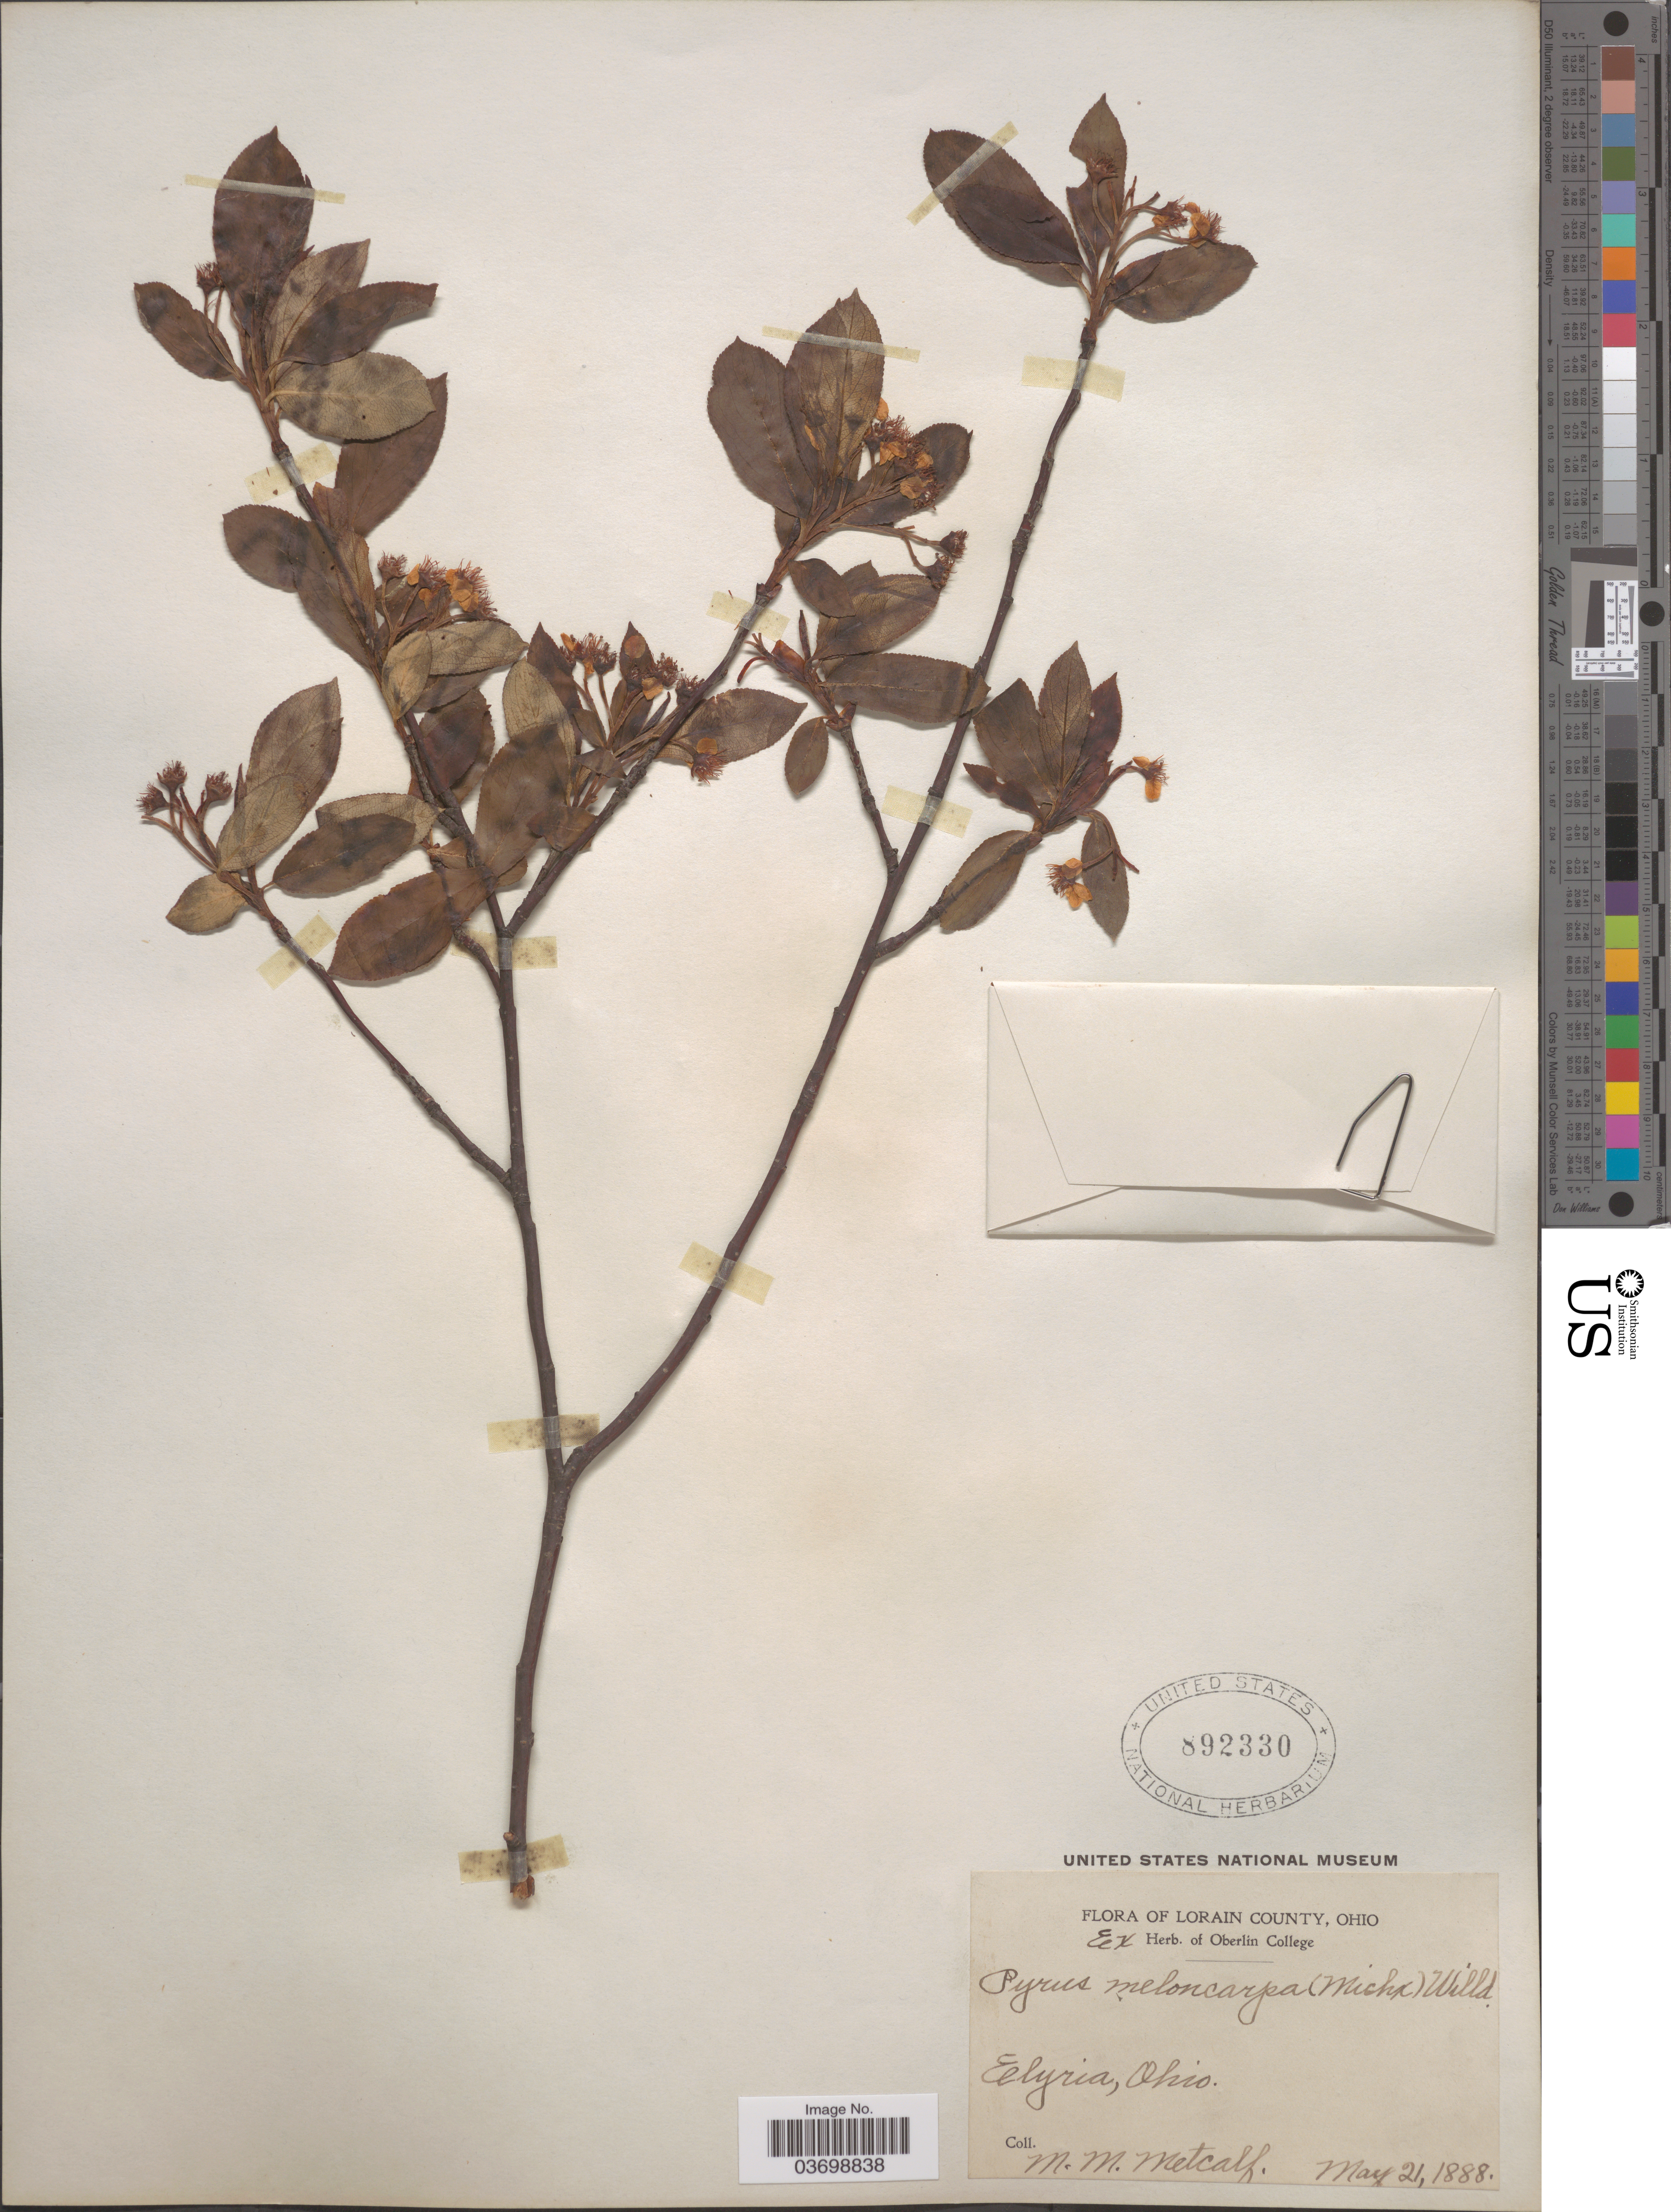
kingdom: Plantae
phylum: Tracheophyta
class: Magnoliopsida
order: Rosales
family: Rosaceae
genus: Aronia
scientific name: Aronia melanocarpa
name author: (Michx.) Elliott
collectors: M. Metcalf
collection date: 1888-05-21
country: United States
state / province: Ohio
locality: Lorain County. Eelyria.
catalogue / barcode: US 892330